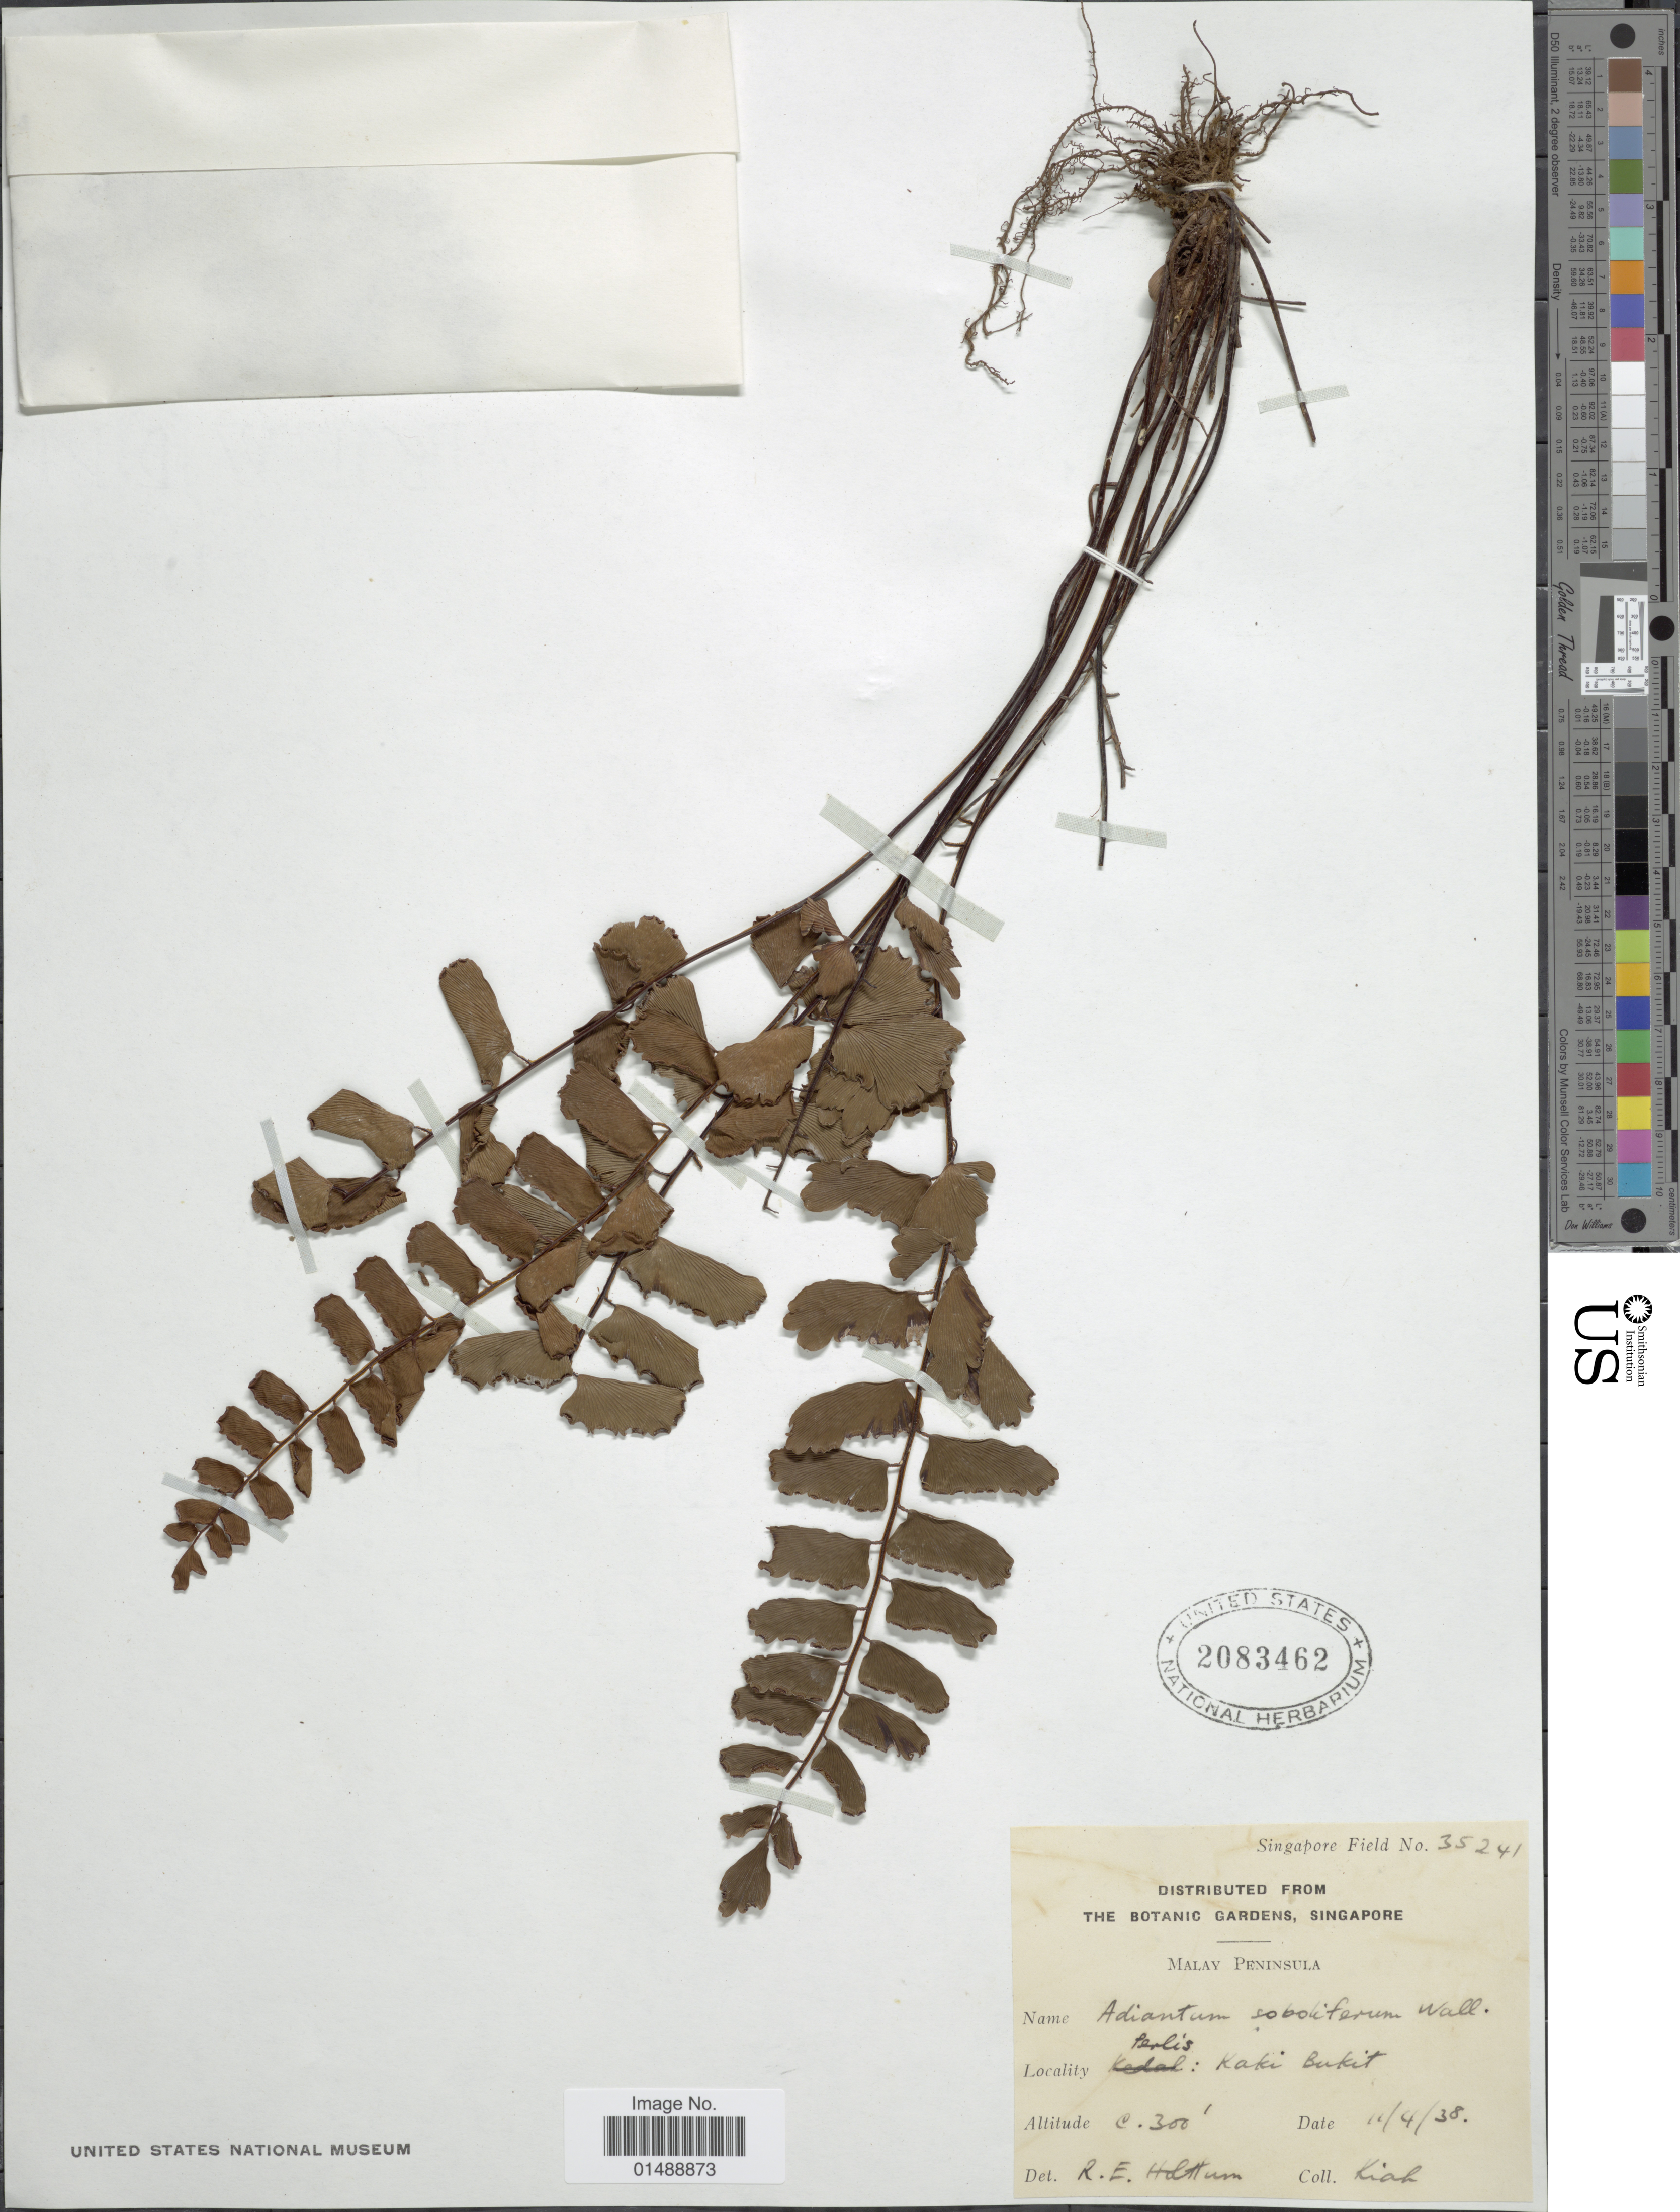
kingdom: Plantae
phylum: Tracheophyta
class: Polypodiopsida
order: Polypodiales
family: Pteridaceae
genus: Adiantum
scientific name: Adiantum soboliferum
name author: Wall. ex Hook.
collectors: -. Kiah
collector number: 35241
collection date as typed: Transcribed d/m/y: 11/4/38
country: Malaysia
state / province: Perlis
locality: Malay Peninsula, Perlis, Kaki Bukit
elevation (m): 91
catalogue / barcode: US 2083462